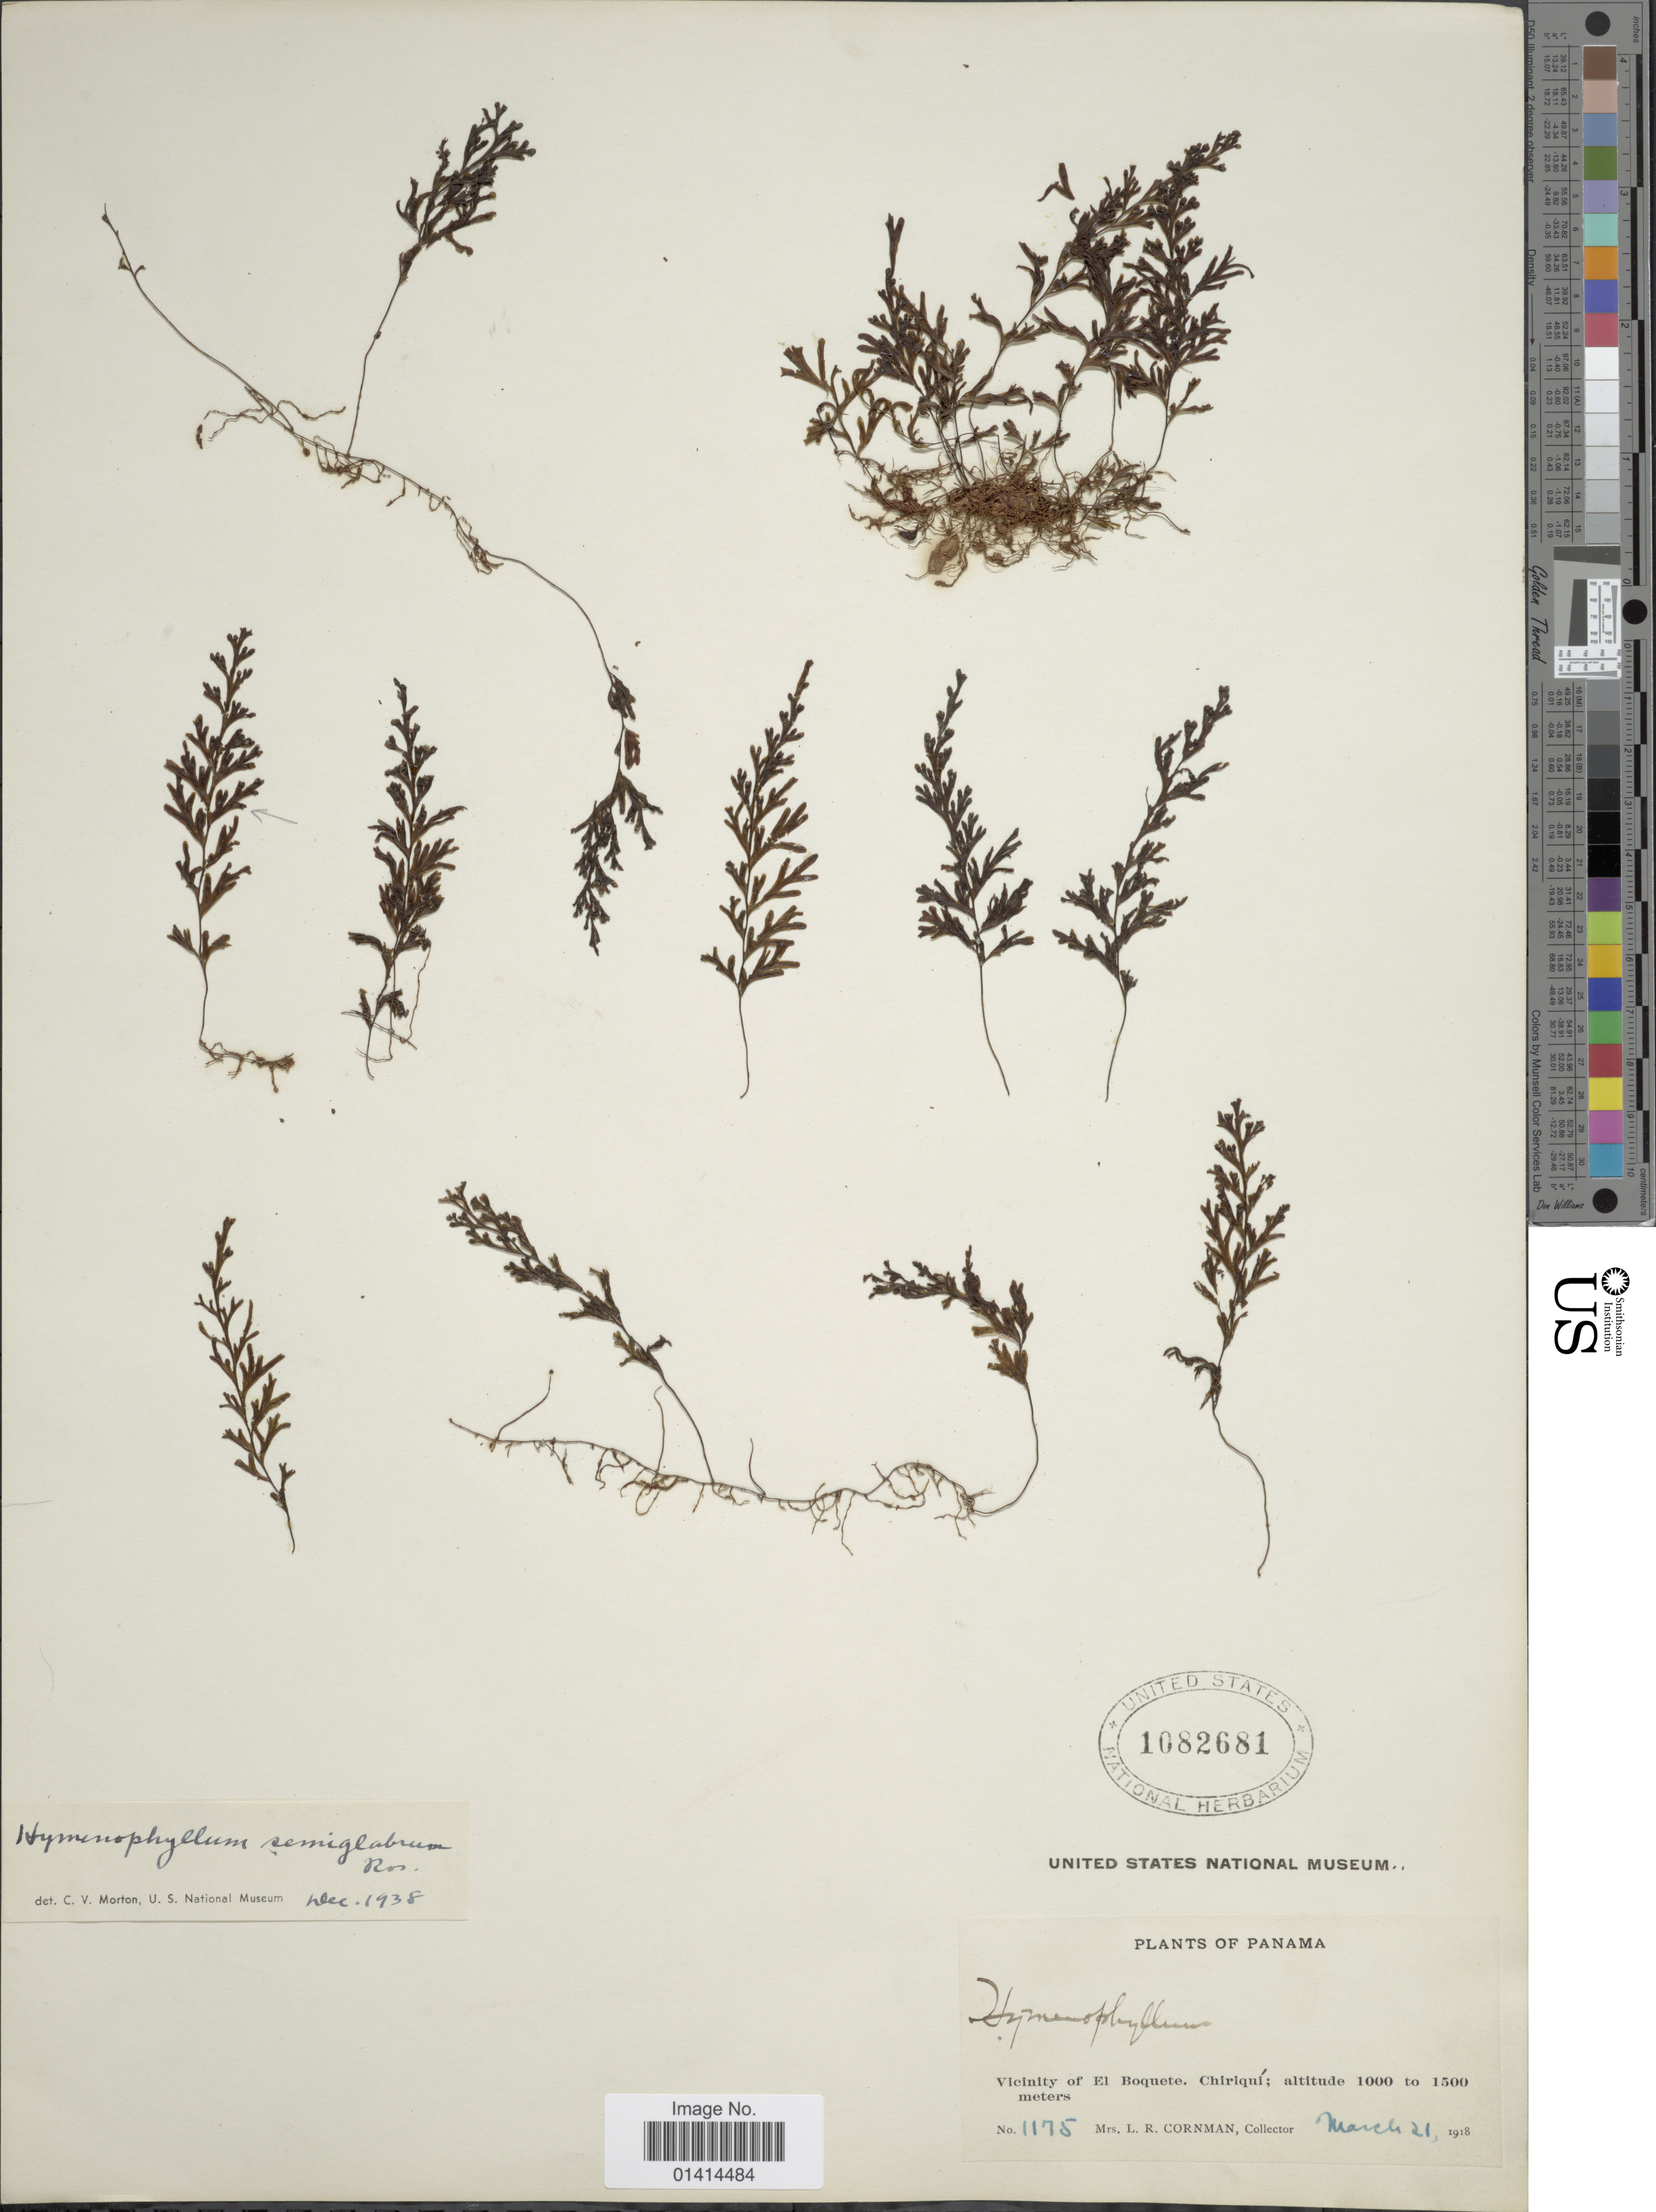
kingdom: Plantae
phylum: Tracheophyta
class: Polypodiopsida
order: Hymenophyllales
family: Hymenophyllaceae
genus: Hymenophyllum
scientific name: Hymenophyllum semiglabrum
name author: Rosenst.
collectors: L. Cornman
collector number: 1175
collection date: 1918-03-21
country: Panama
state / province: Chiriqui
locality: Vicinity of El Boquete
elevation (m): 1000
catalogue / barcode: US 1082681